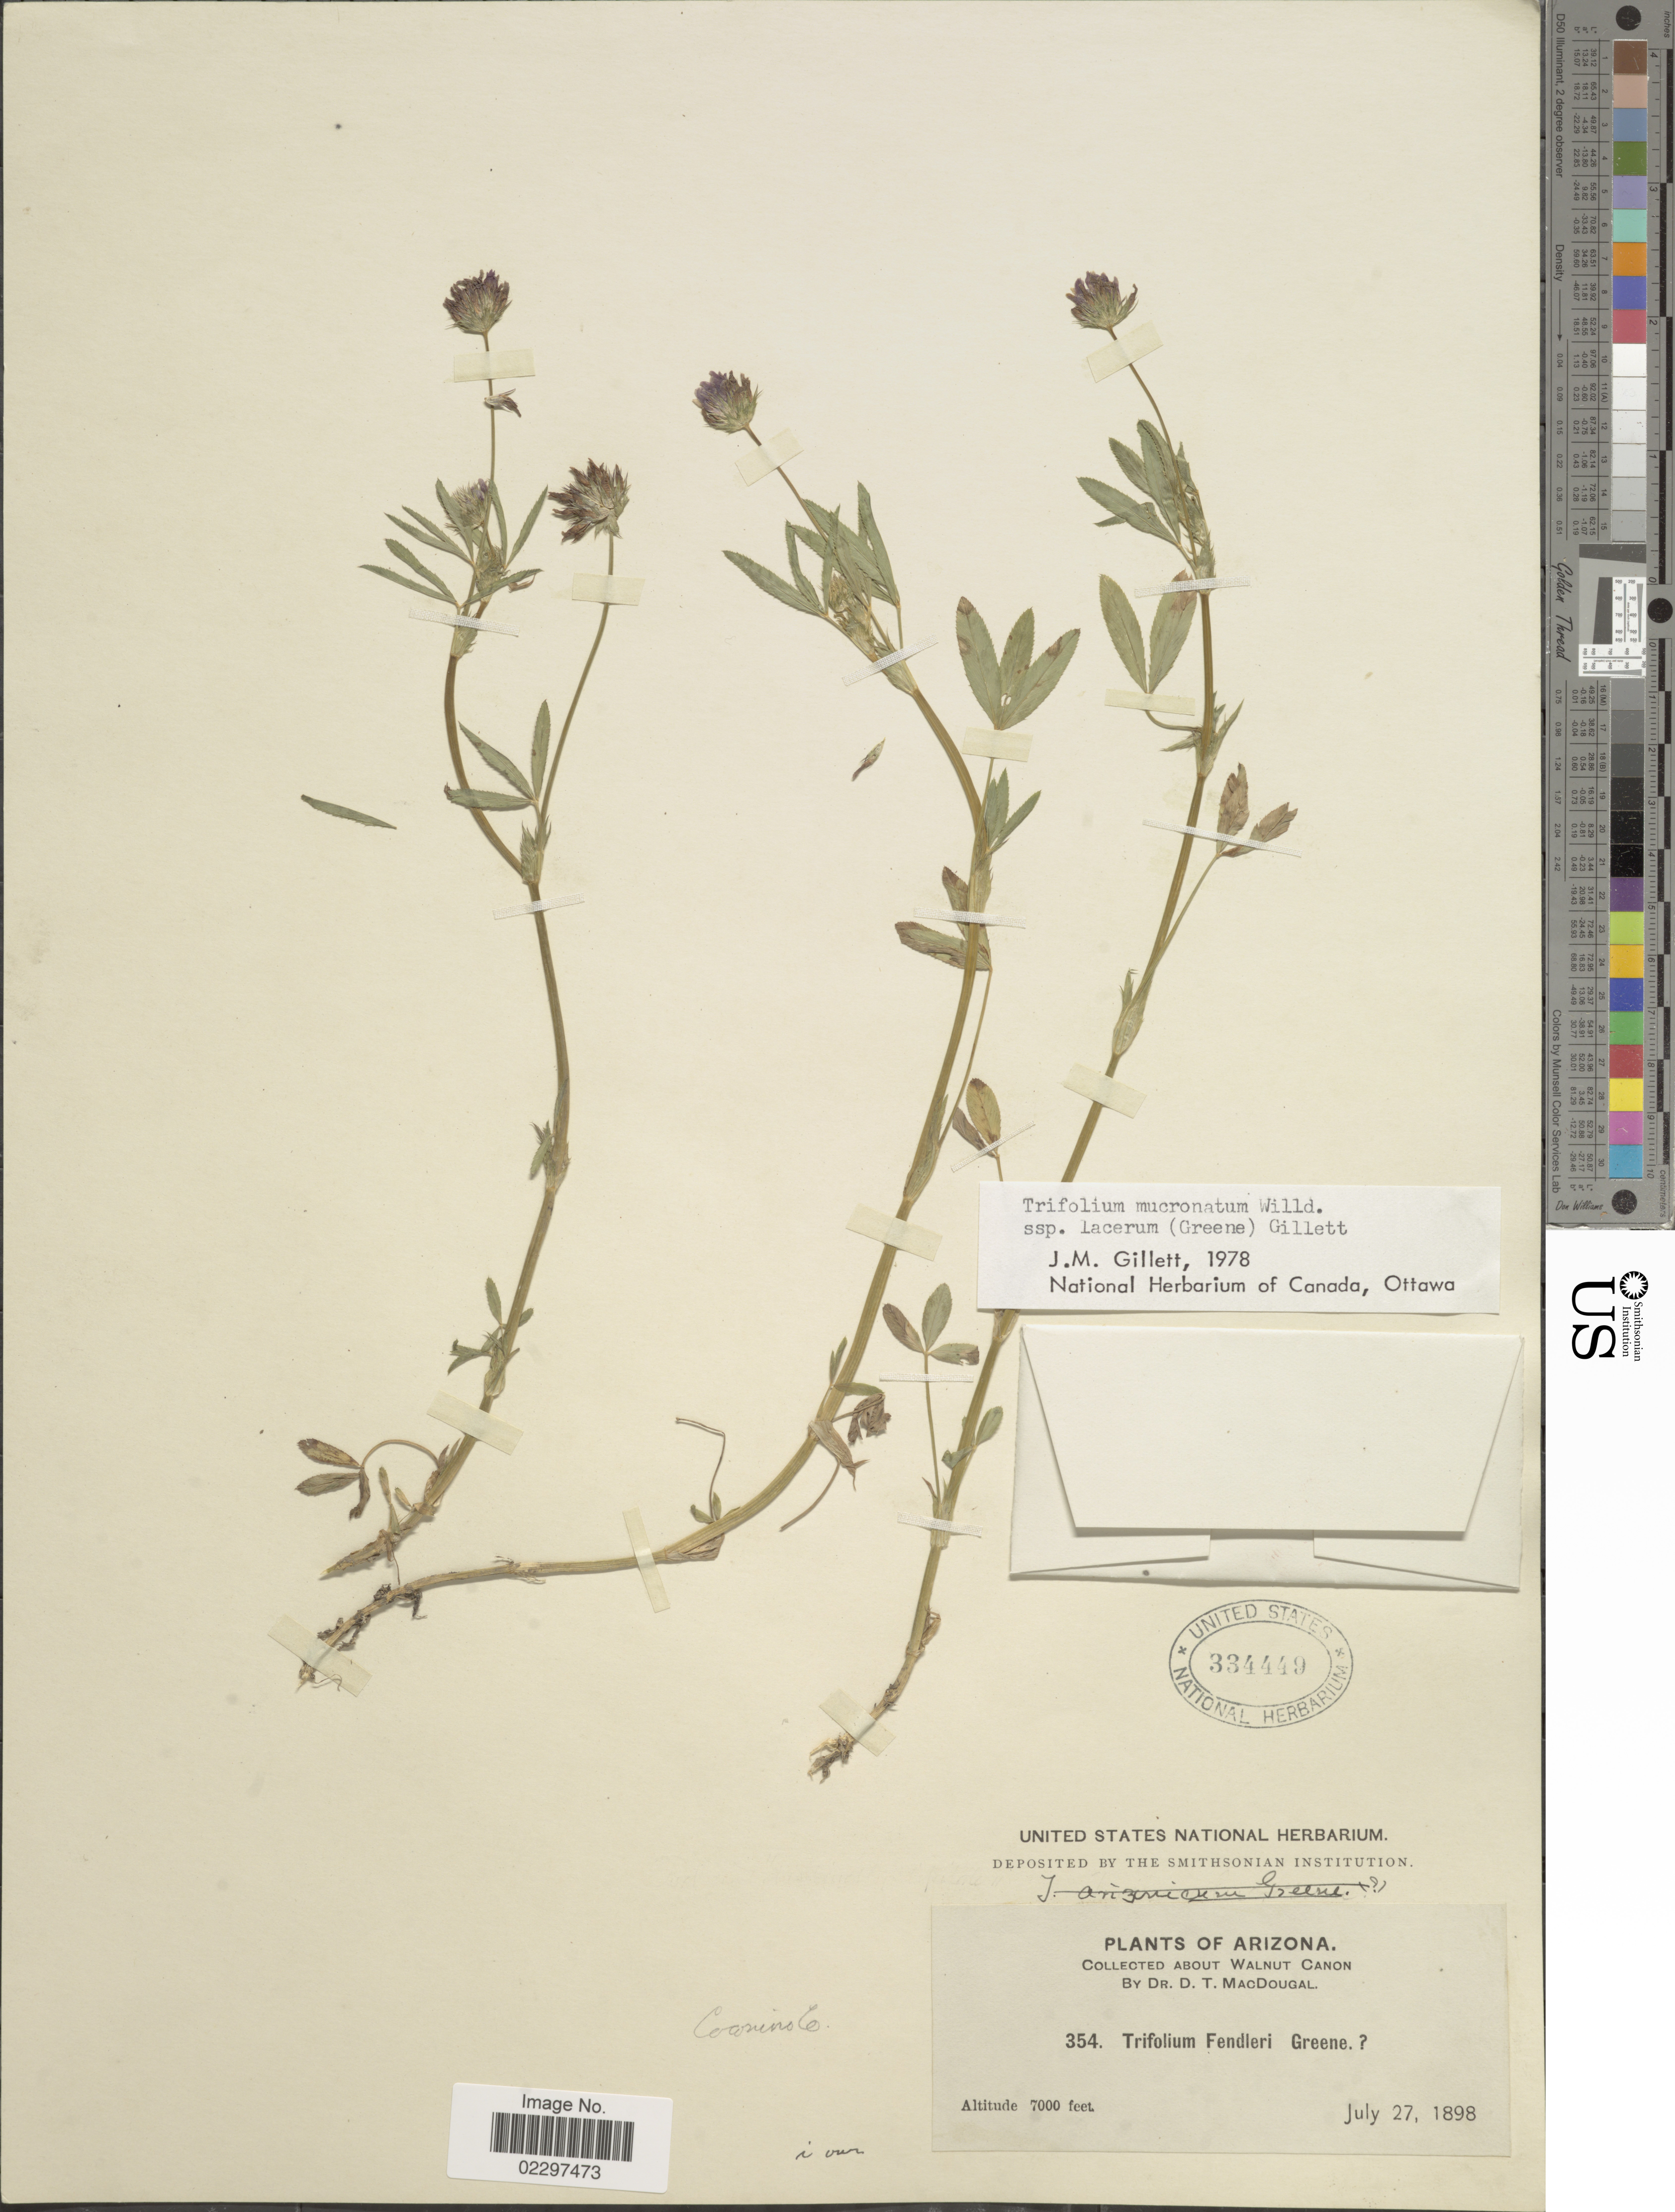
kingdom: Plantae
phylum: Tracheophyta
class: Magnoliopsida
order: Fabales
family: Fabaceae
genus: Trifolium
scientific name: Trifolium mucronatum subsp. lacerum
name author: Willd. ex Spreng.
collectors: D. T. MacDougal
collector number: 354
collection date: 1898-07-27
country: United States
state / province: Arizona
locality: About Walnut Canon. Coconino Co.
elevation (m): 2134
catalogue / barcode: US 334449